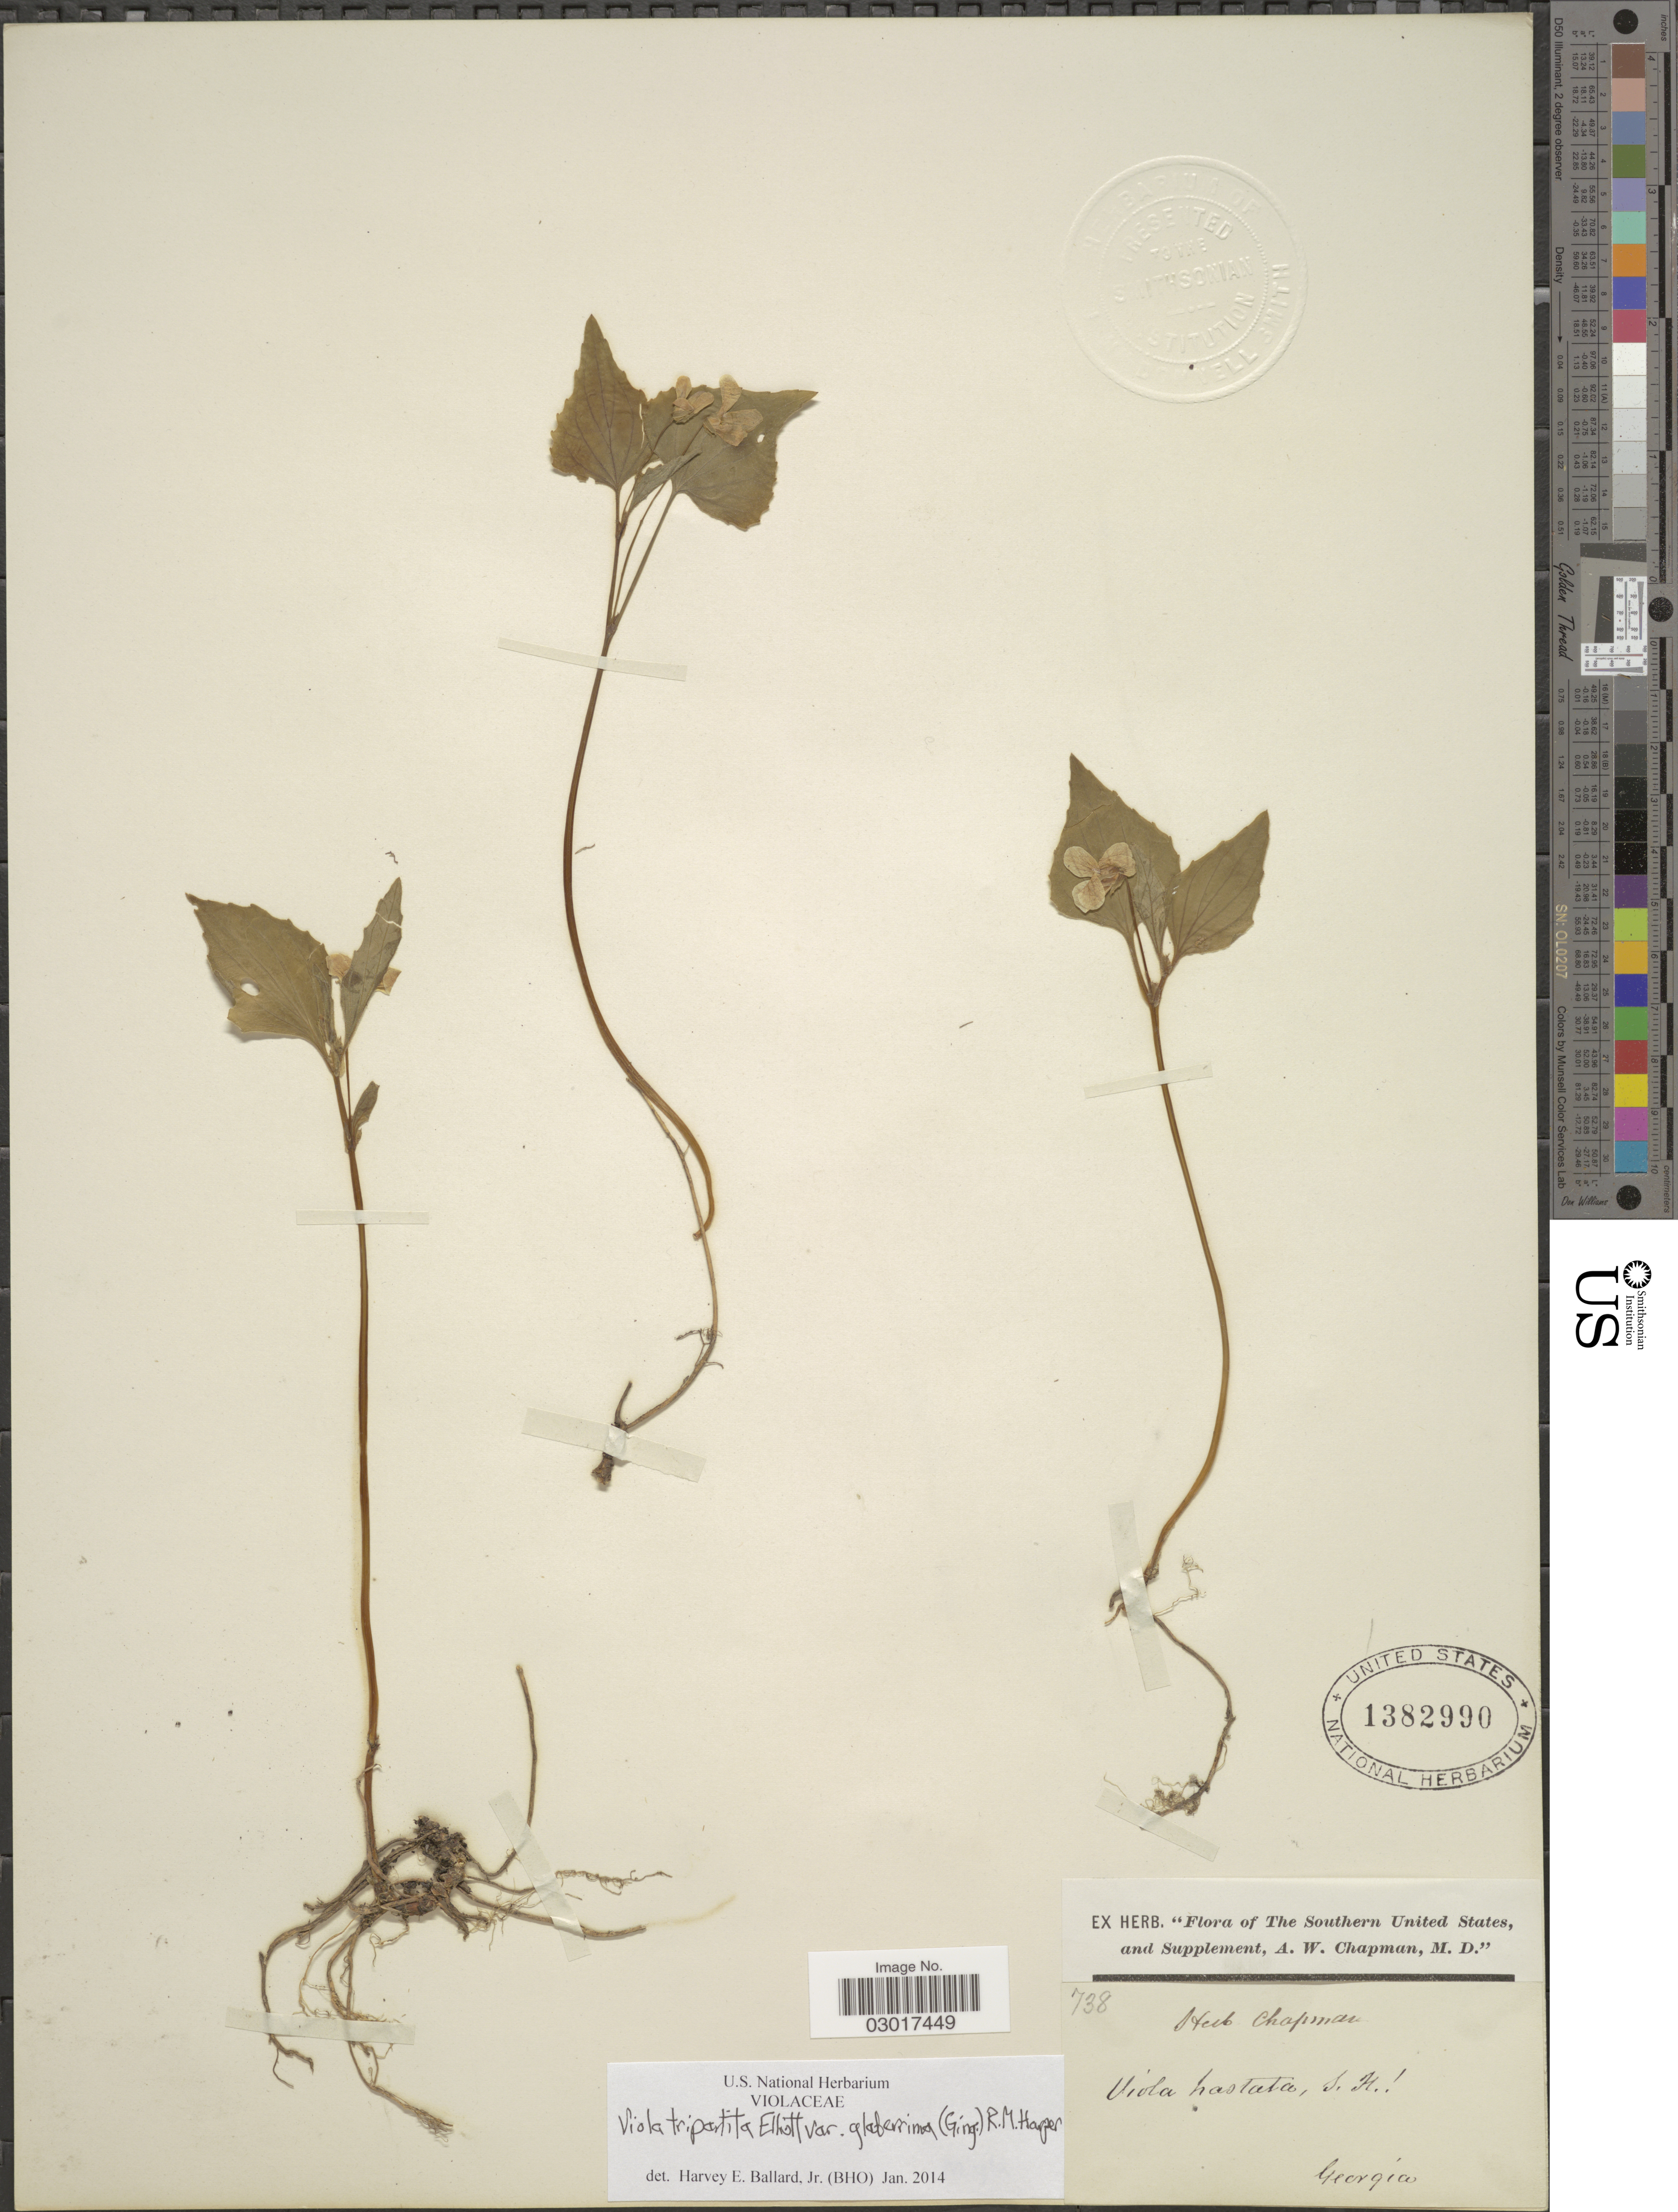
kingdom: Plantae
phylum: Tracheophyta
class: Magnoliopsida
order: Malpighiales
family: Violaceae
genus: Viola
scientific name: Viola tripartita var. glaberrima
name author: (Ging.) R.M. Harper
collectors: ex herb. A.W. Chapman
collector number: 738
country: United States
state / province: Georgia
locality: The Southern United States.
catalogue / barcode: US 1382990